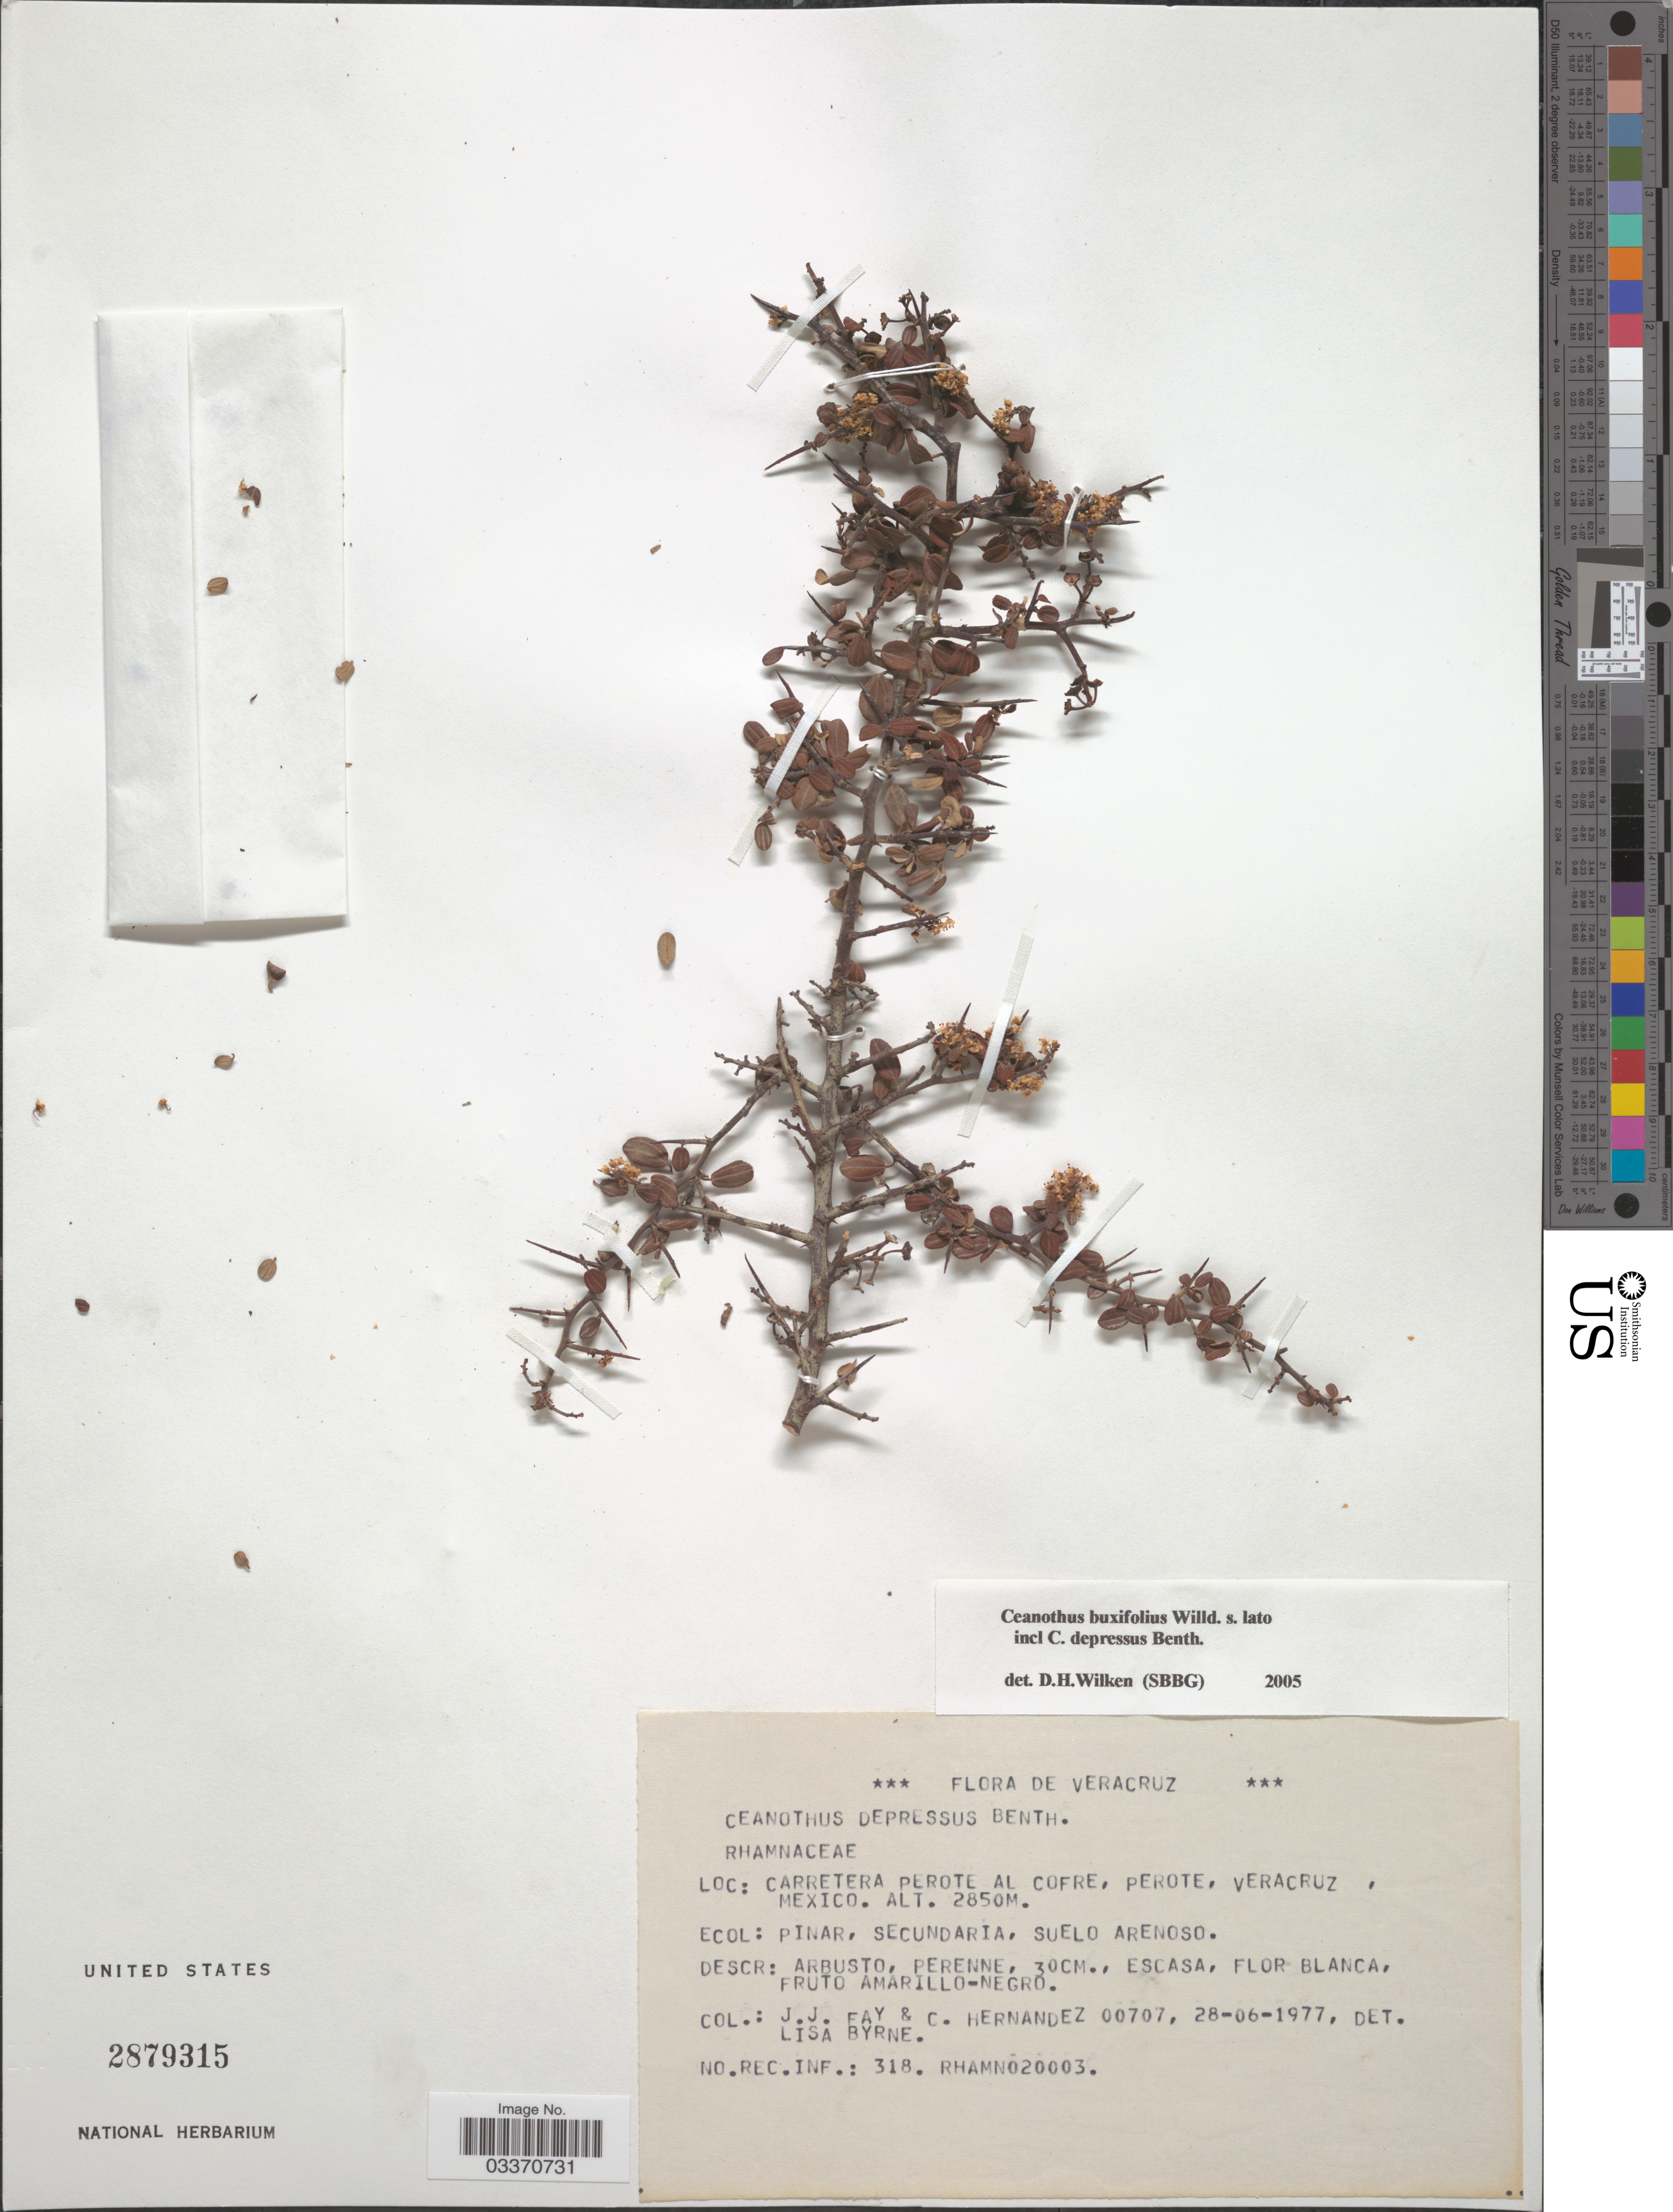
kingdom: Plantae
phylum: Tracheophyta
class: Magnoliopsida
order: Rosales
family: Rhamnaceae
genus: Ceanothus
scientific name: Ceanothus buxifolius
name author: Willd. ex Roem. & Schult.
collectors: J. Fay & C. Hernandez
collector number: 00707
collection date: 1977-06-28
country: Mexico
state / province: Veracruz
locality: Veracruz. Carretera Perote al Cofre, Perote, Veracruz.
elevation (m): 2850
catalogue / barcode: US 2879315